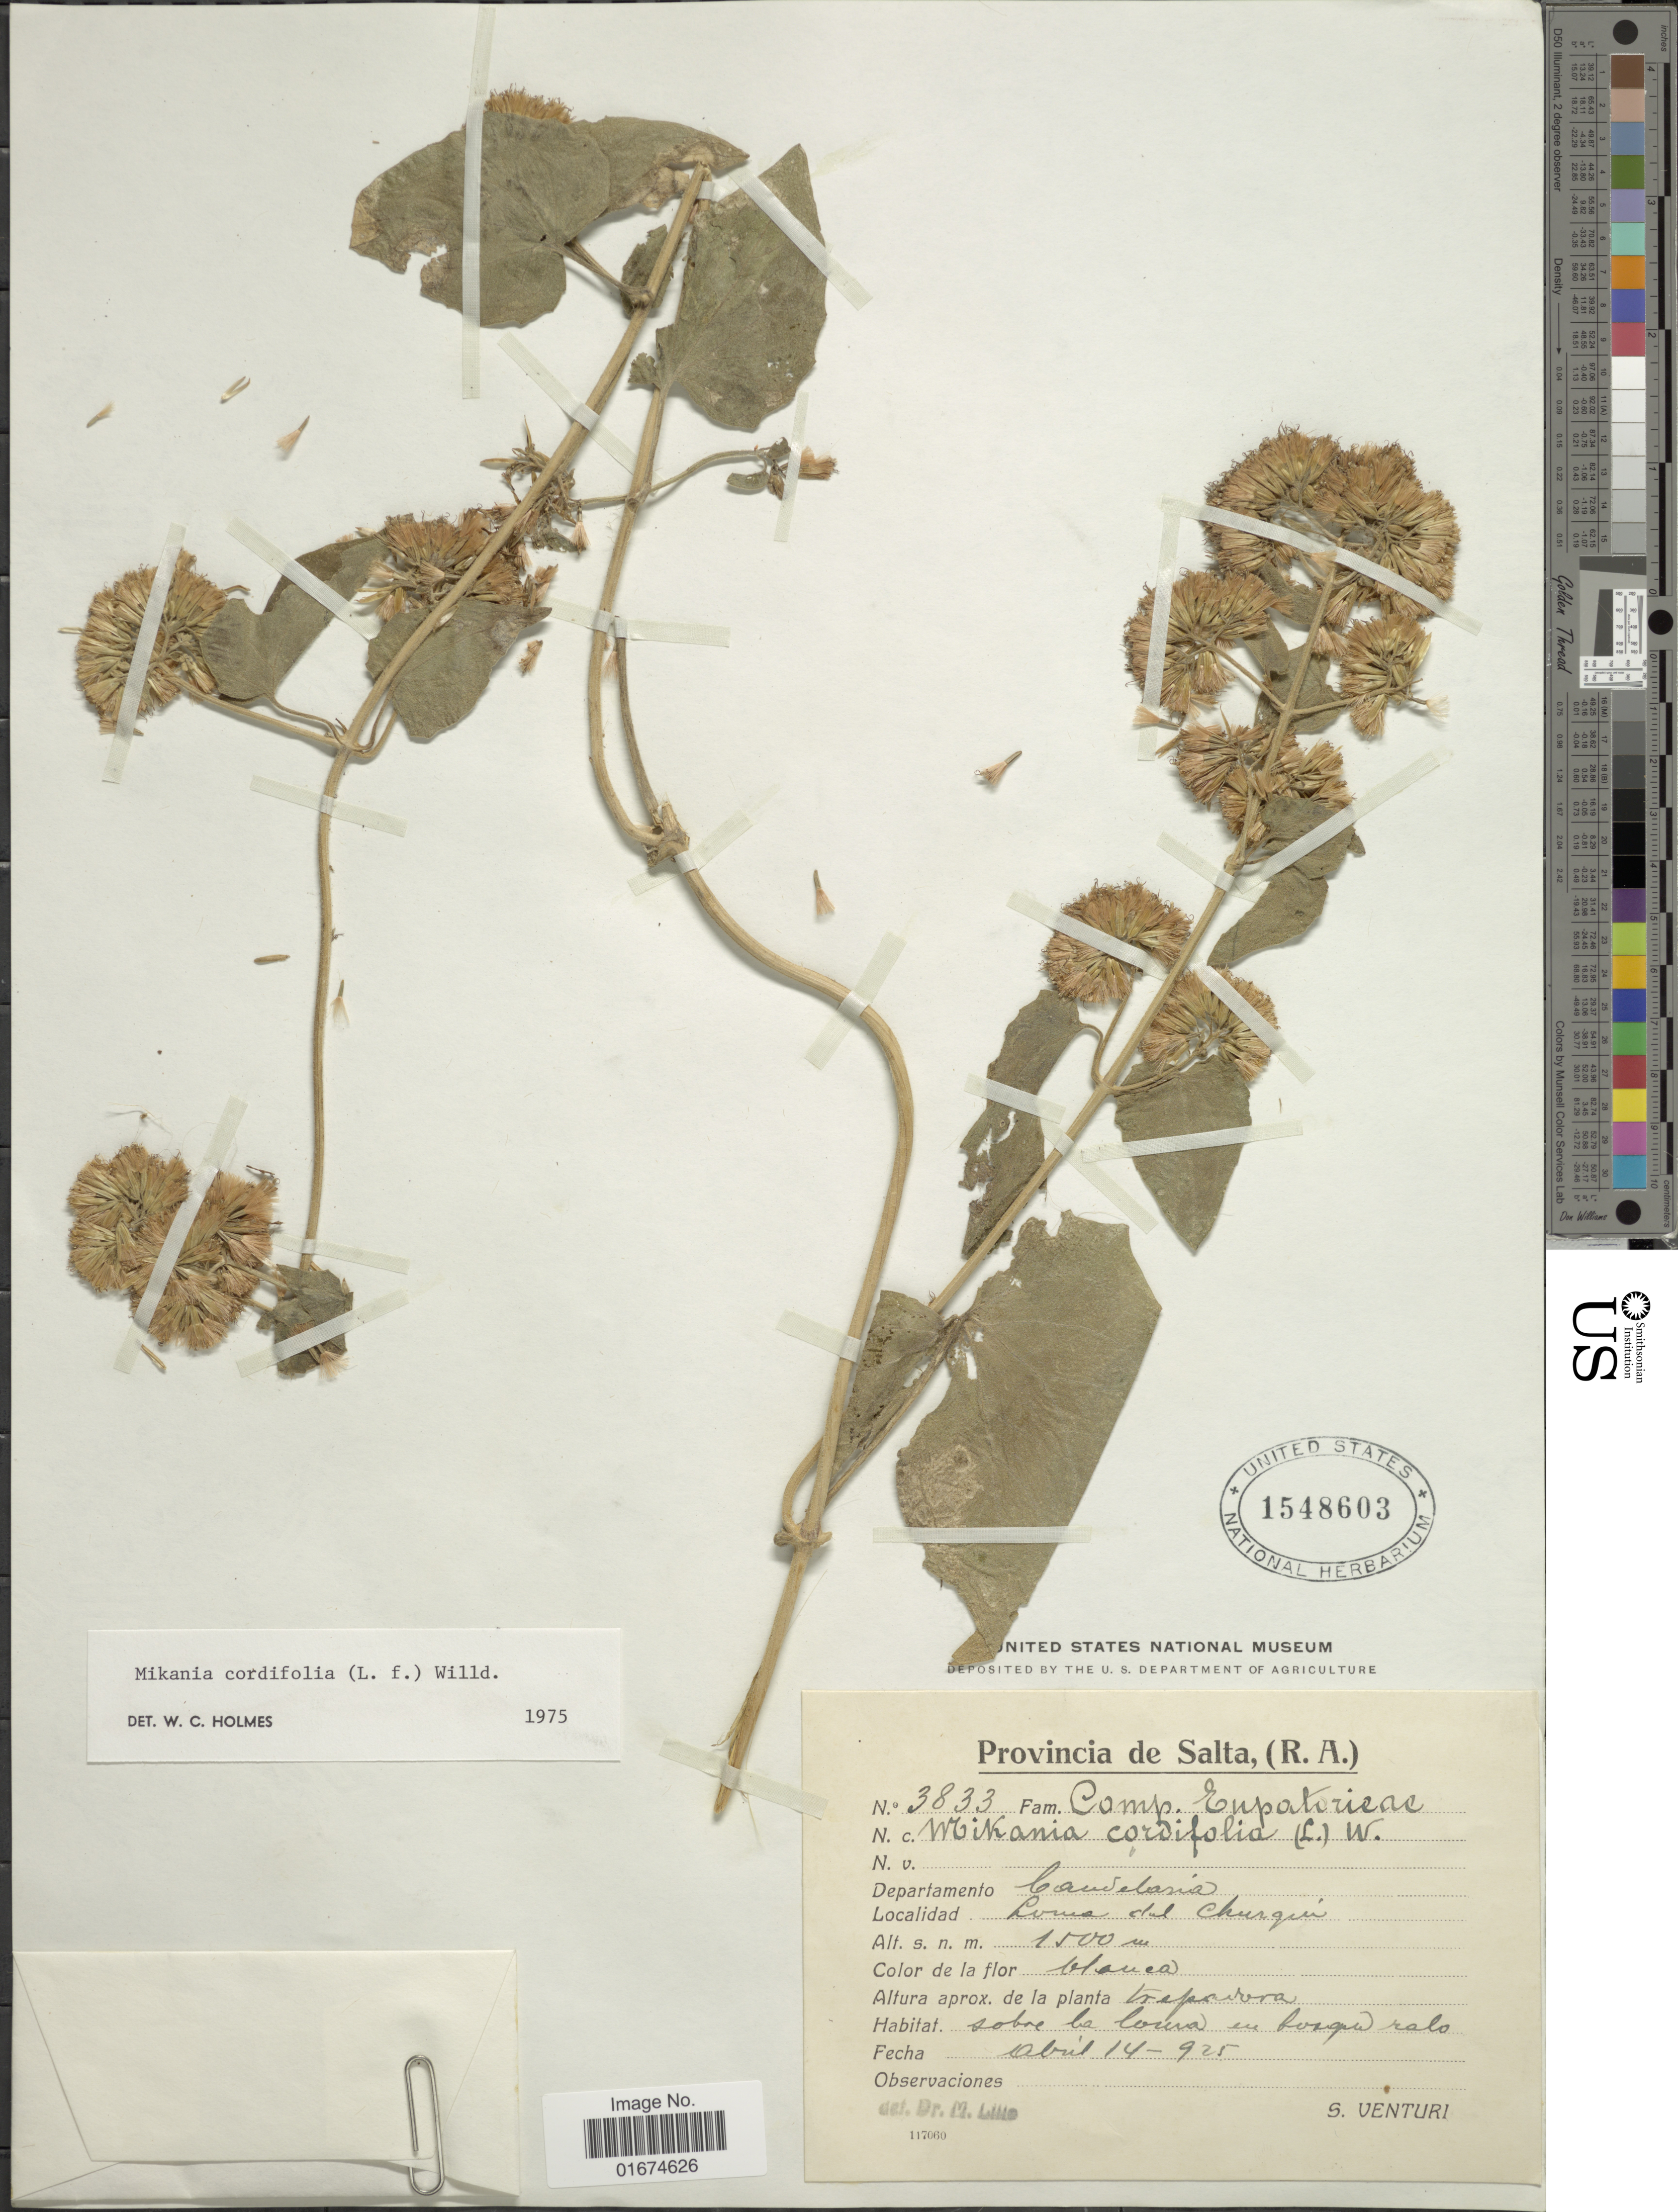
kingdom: Plantae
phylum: Tracheophyta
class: Magnoliopsida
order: Asterales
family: Asteraceae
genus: Mikania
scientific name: Mikania cordifolia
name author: Kunth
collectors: S. Venturi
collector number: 3833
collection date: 1925-04-14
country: Argentina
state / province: Salta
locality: (R.A.), Departamento Candelaria, Loma del Churqui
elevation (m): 1500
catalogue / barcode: US 1548603